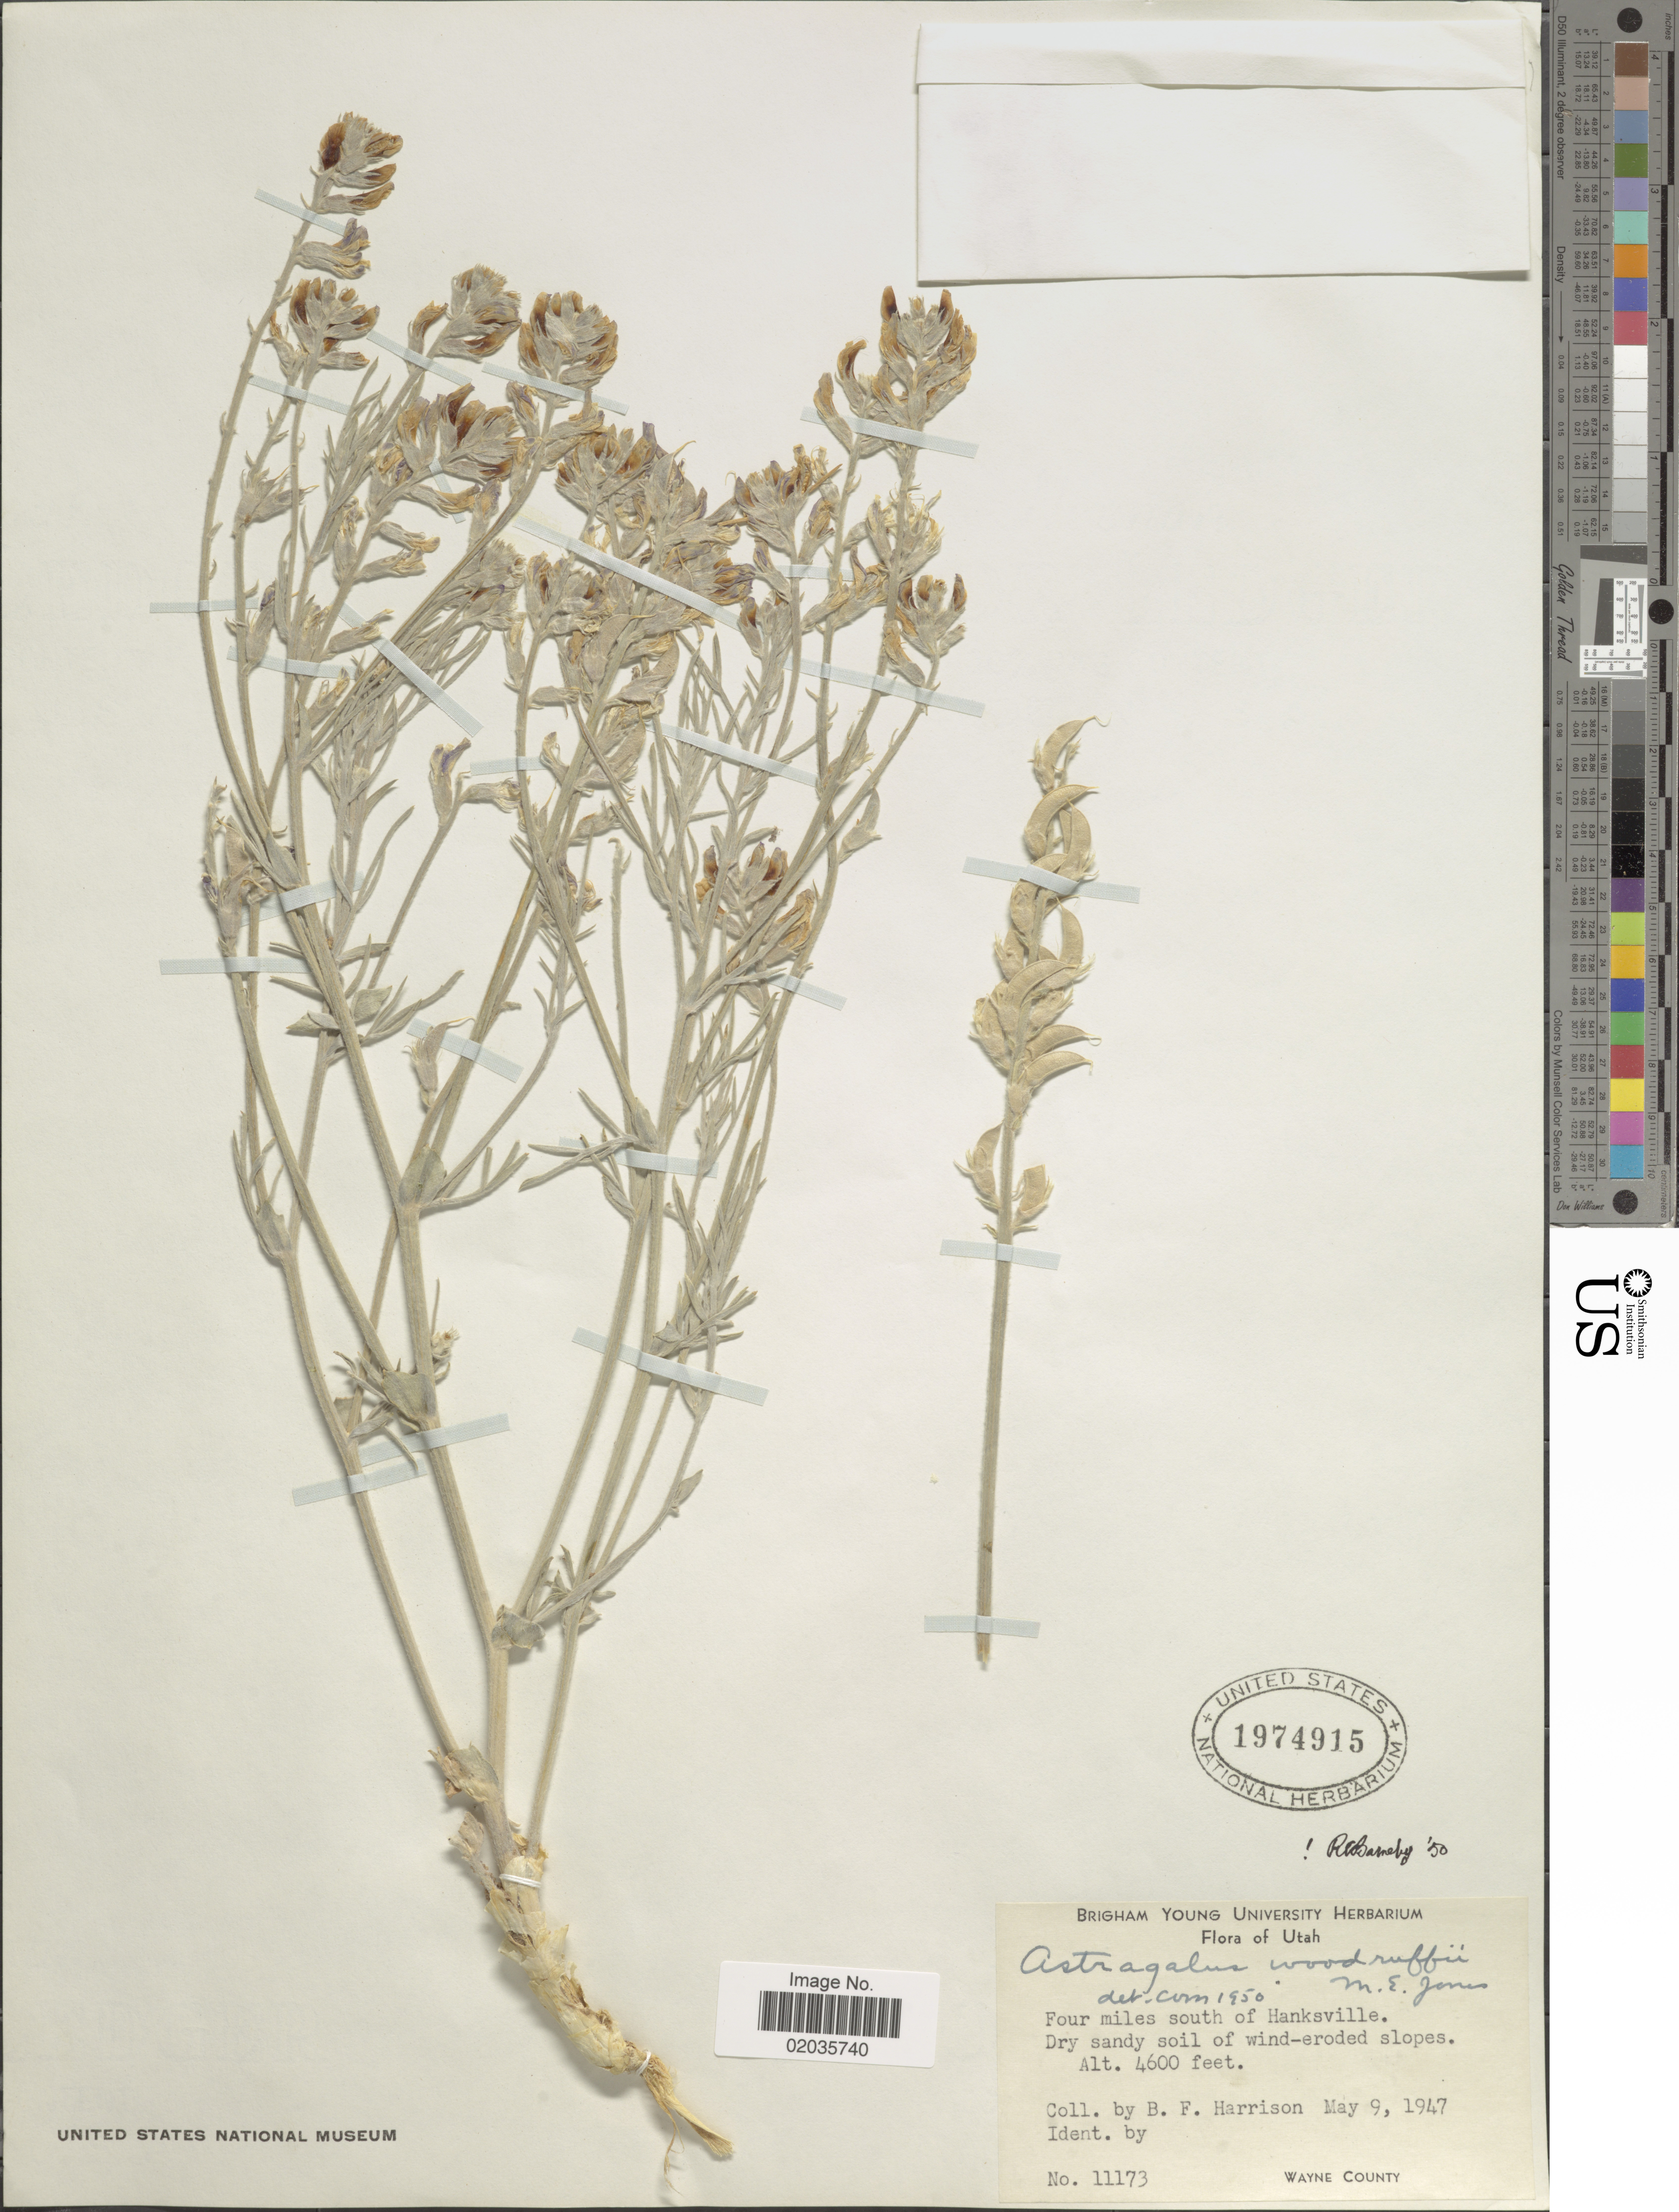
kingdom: Plantae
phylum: Tracheophyta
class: Magnoliopsida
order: Fabales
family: Fabaceae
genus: Astragalus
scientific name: Astragalus woodruffii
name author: M.E. Jones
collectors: B. F. Harrison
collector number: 11173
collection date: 1947-05-09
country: United States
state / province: Utah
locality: Four miles of Hanksville, dry sandy soil wind-eroded slopes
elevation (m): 1402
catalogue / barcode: US 1974915